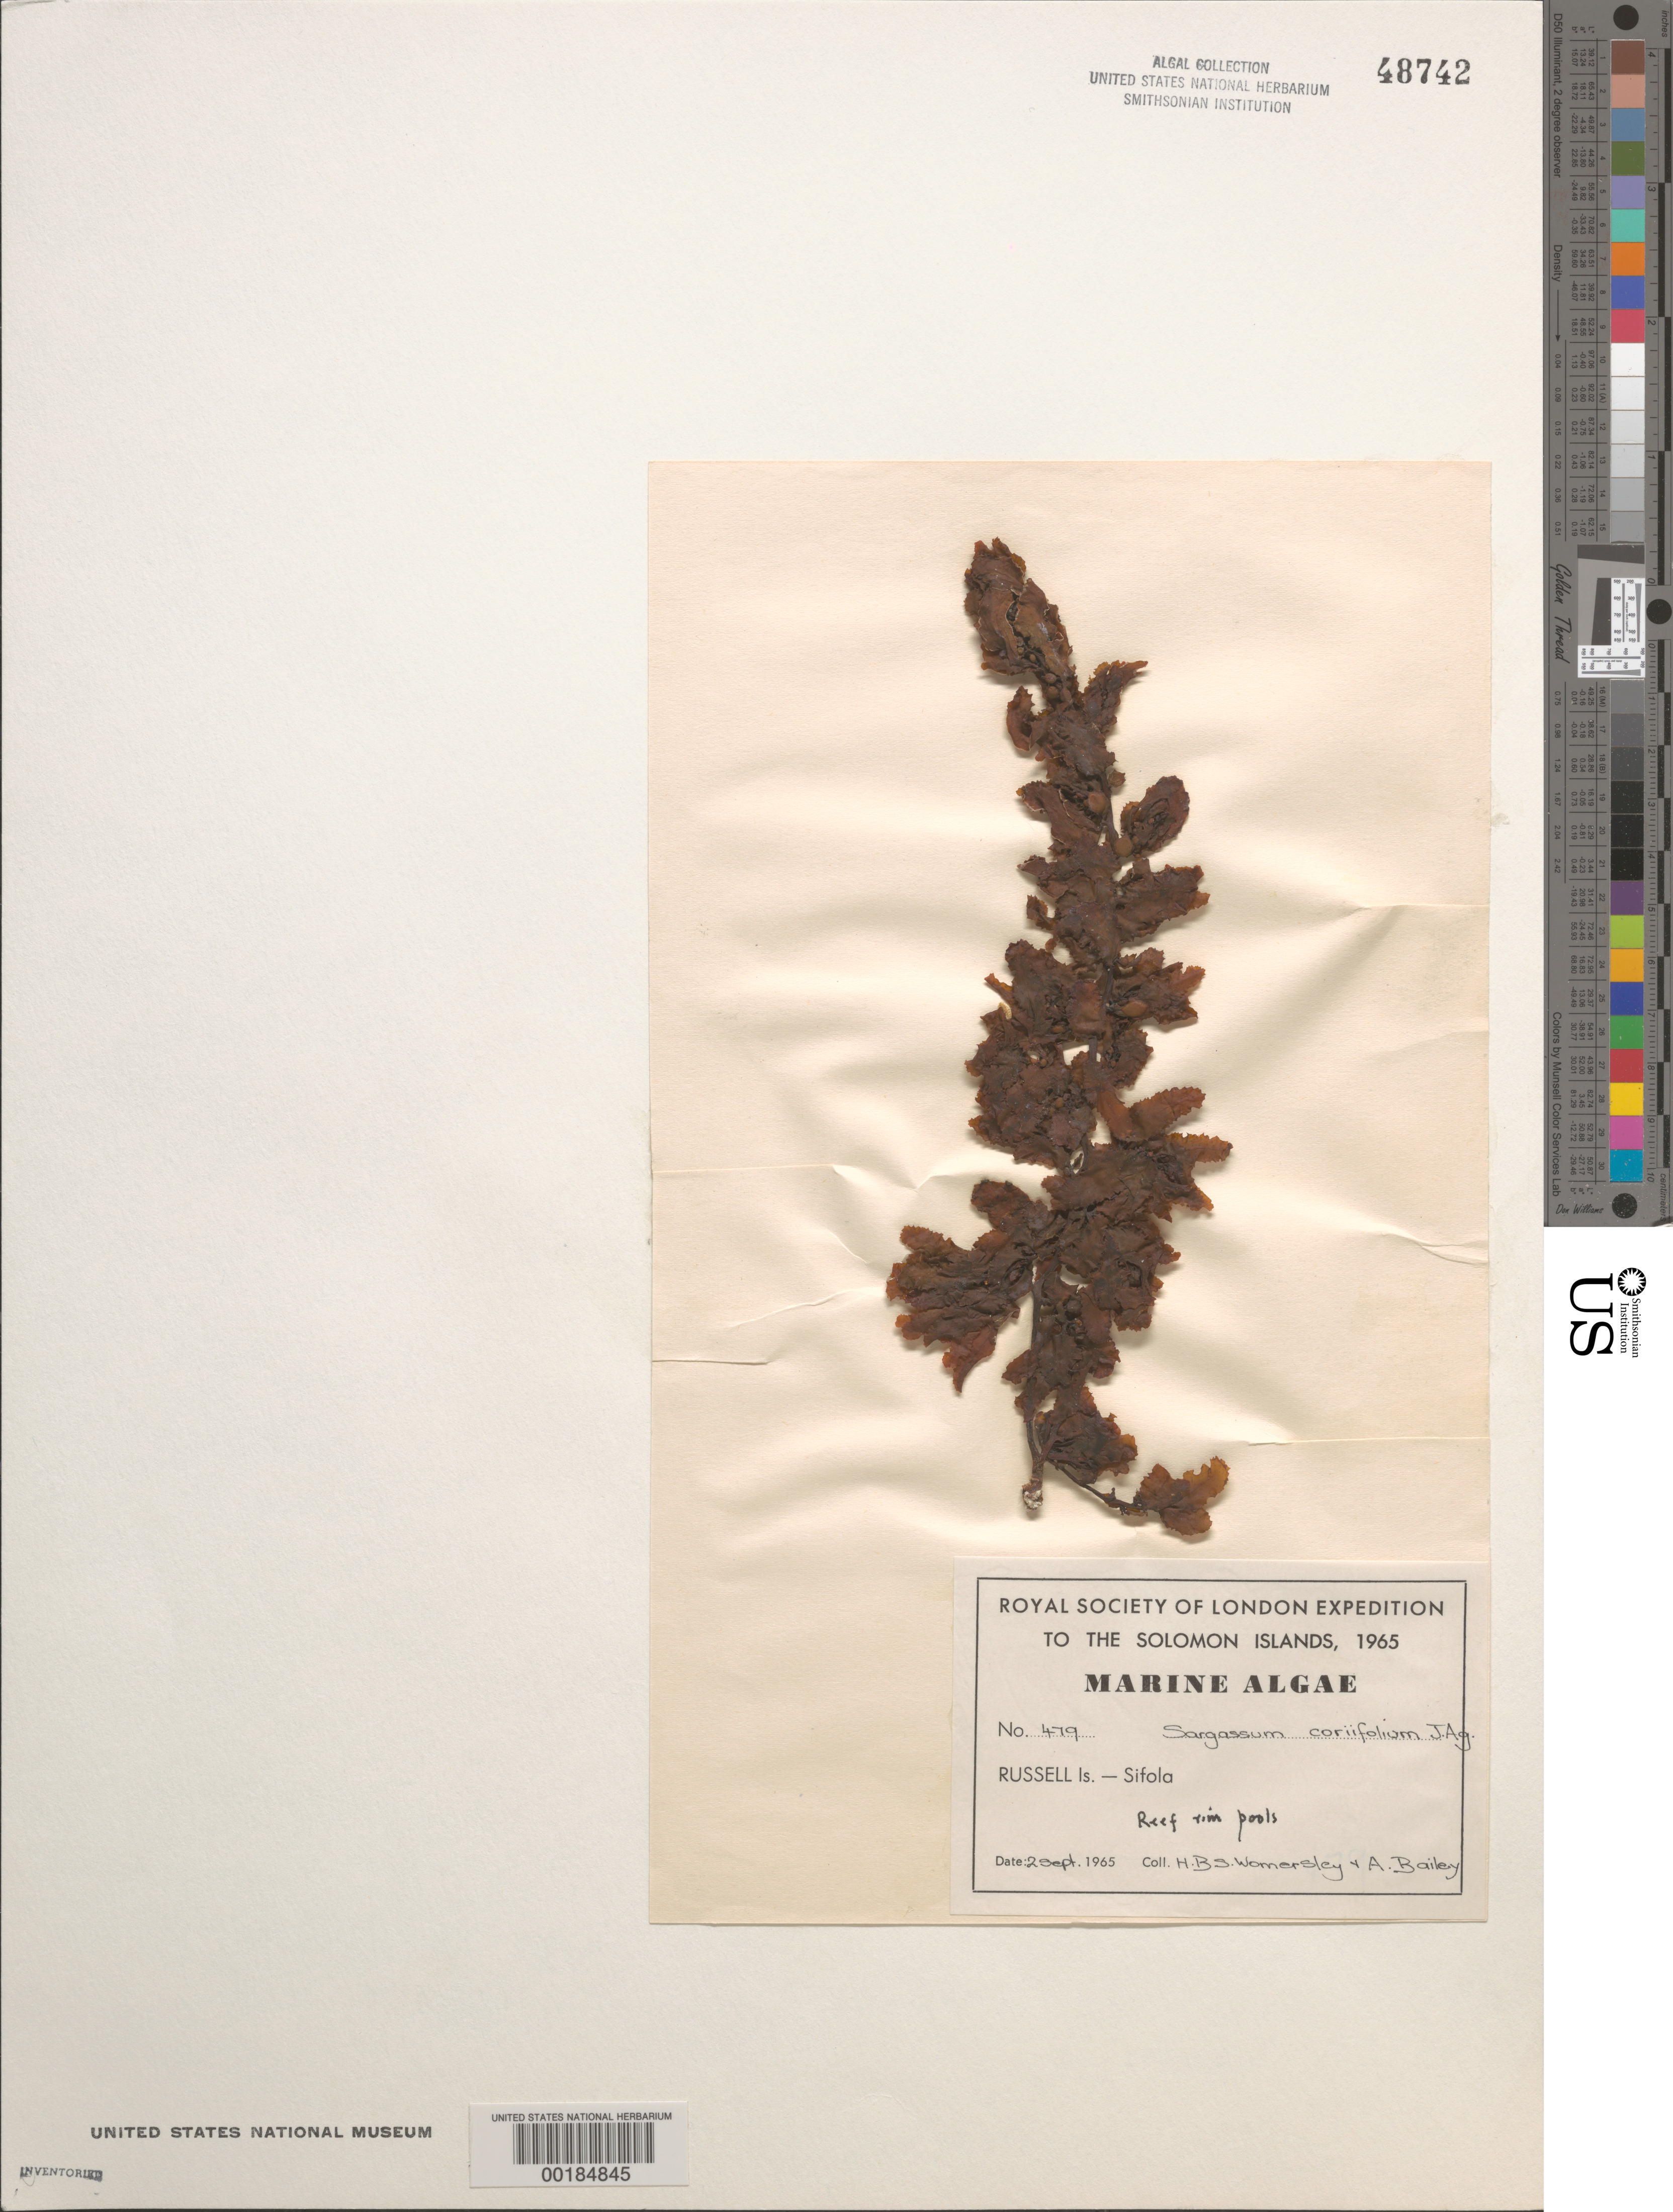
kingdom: Chromista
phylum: Ochrophyta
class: Phaeophyceae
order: Fucales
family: Sargassaceae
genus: Sargassum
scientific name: Sargassum odontocarpum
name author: Sonder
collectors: H. B. S. Womersley & A. Bailey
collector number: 479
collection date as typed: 02 Sep 1965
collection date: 1965-09-02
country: Solomon Islands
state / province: Central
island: Mbanika [Banika]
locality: Sifola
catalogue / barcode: US 48742